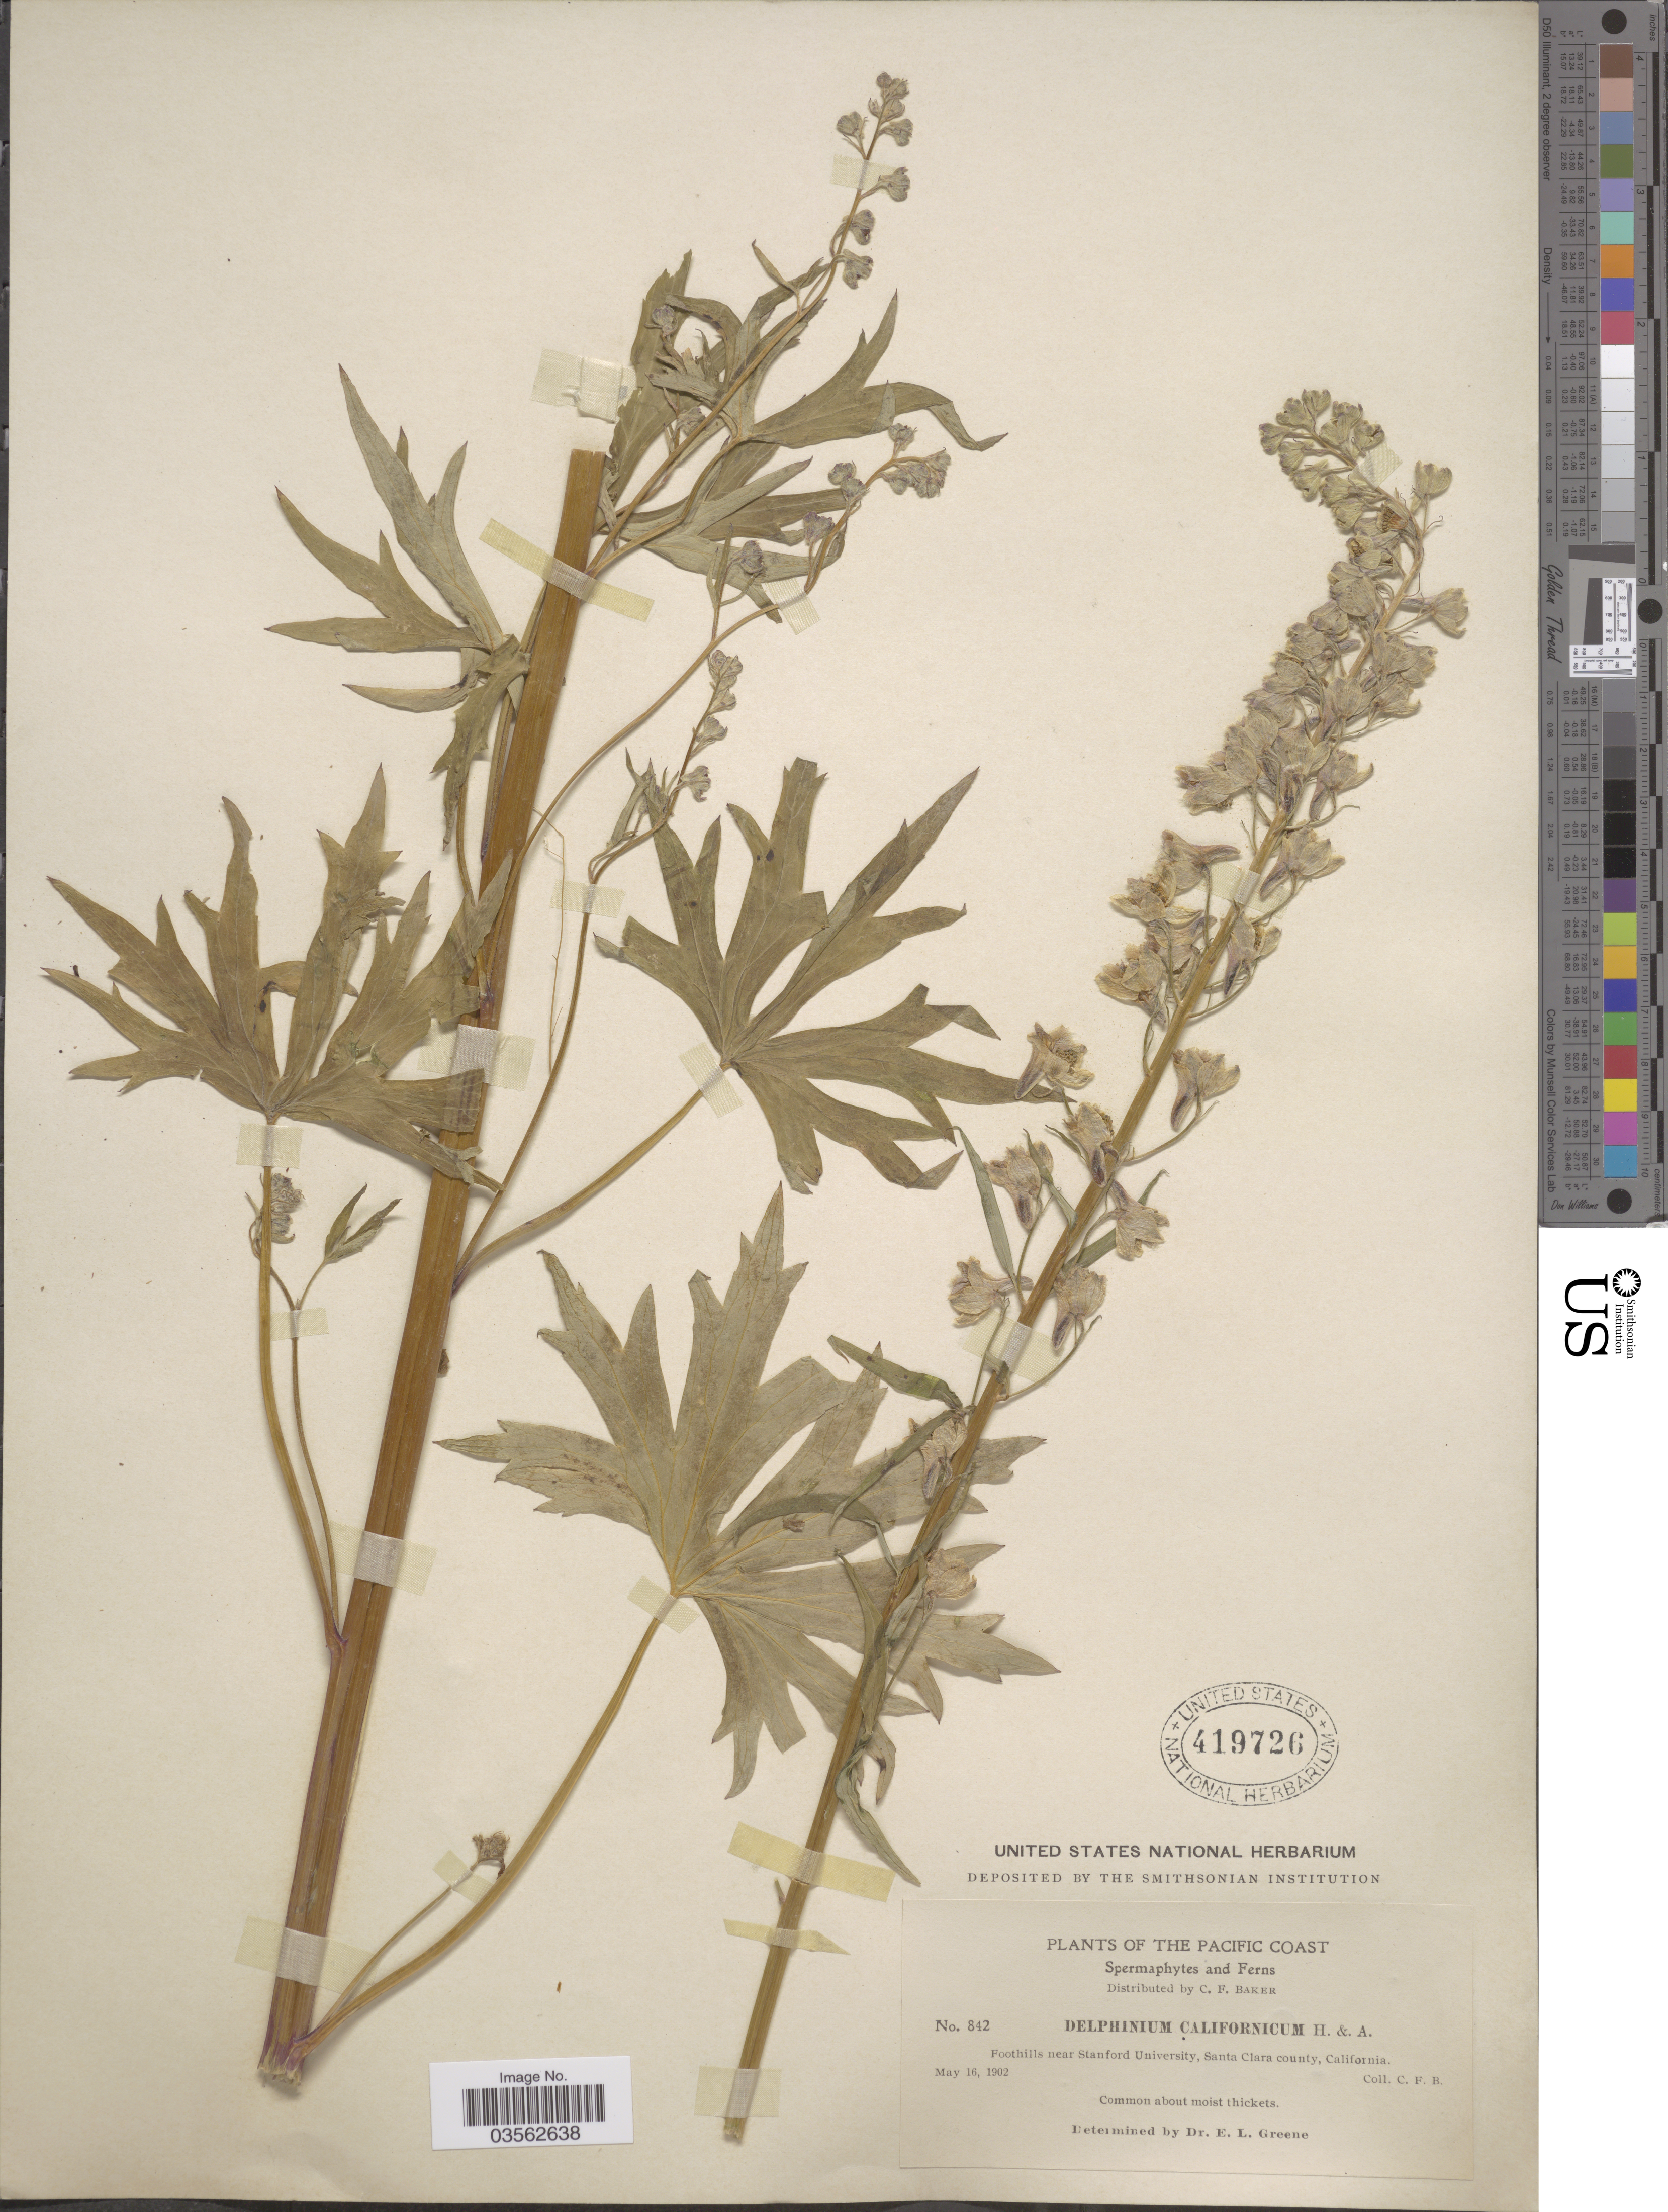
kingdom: Plantae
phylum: Tracheophyta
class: Magnoliopsida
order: Ranunculales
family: Ranunculaceae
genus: Delphinium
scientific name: Delphinium californicum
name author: Torr. & A. Gray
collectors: C. F. Baker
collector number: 842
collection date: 1902-05-16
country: United States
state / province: California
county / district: Santa Clara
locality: The Pacific Coast. Foothills near Stanford University, Santa Clara county.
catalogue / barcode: US 419726